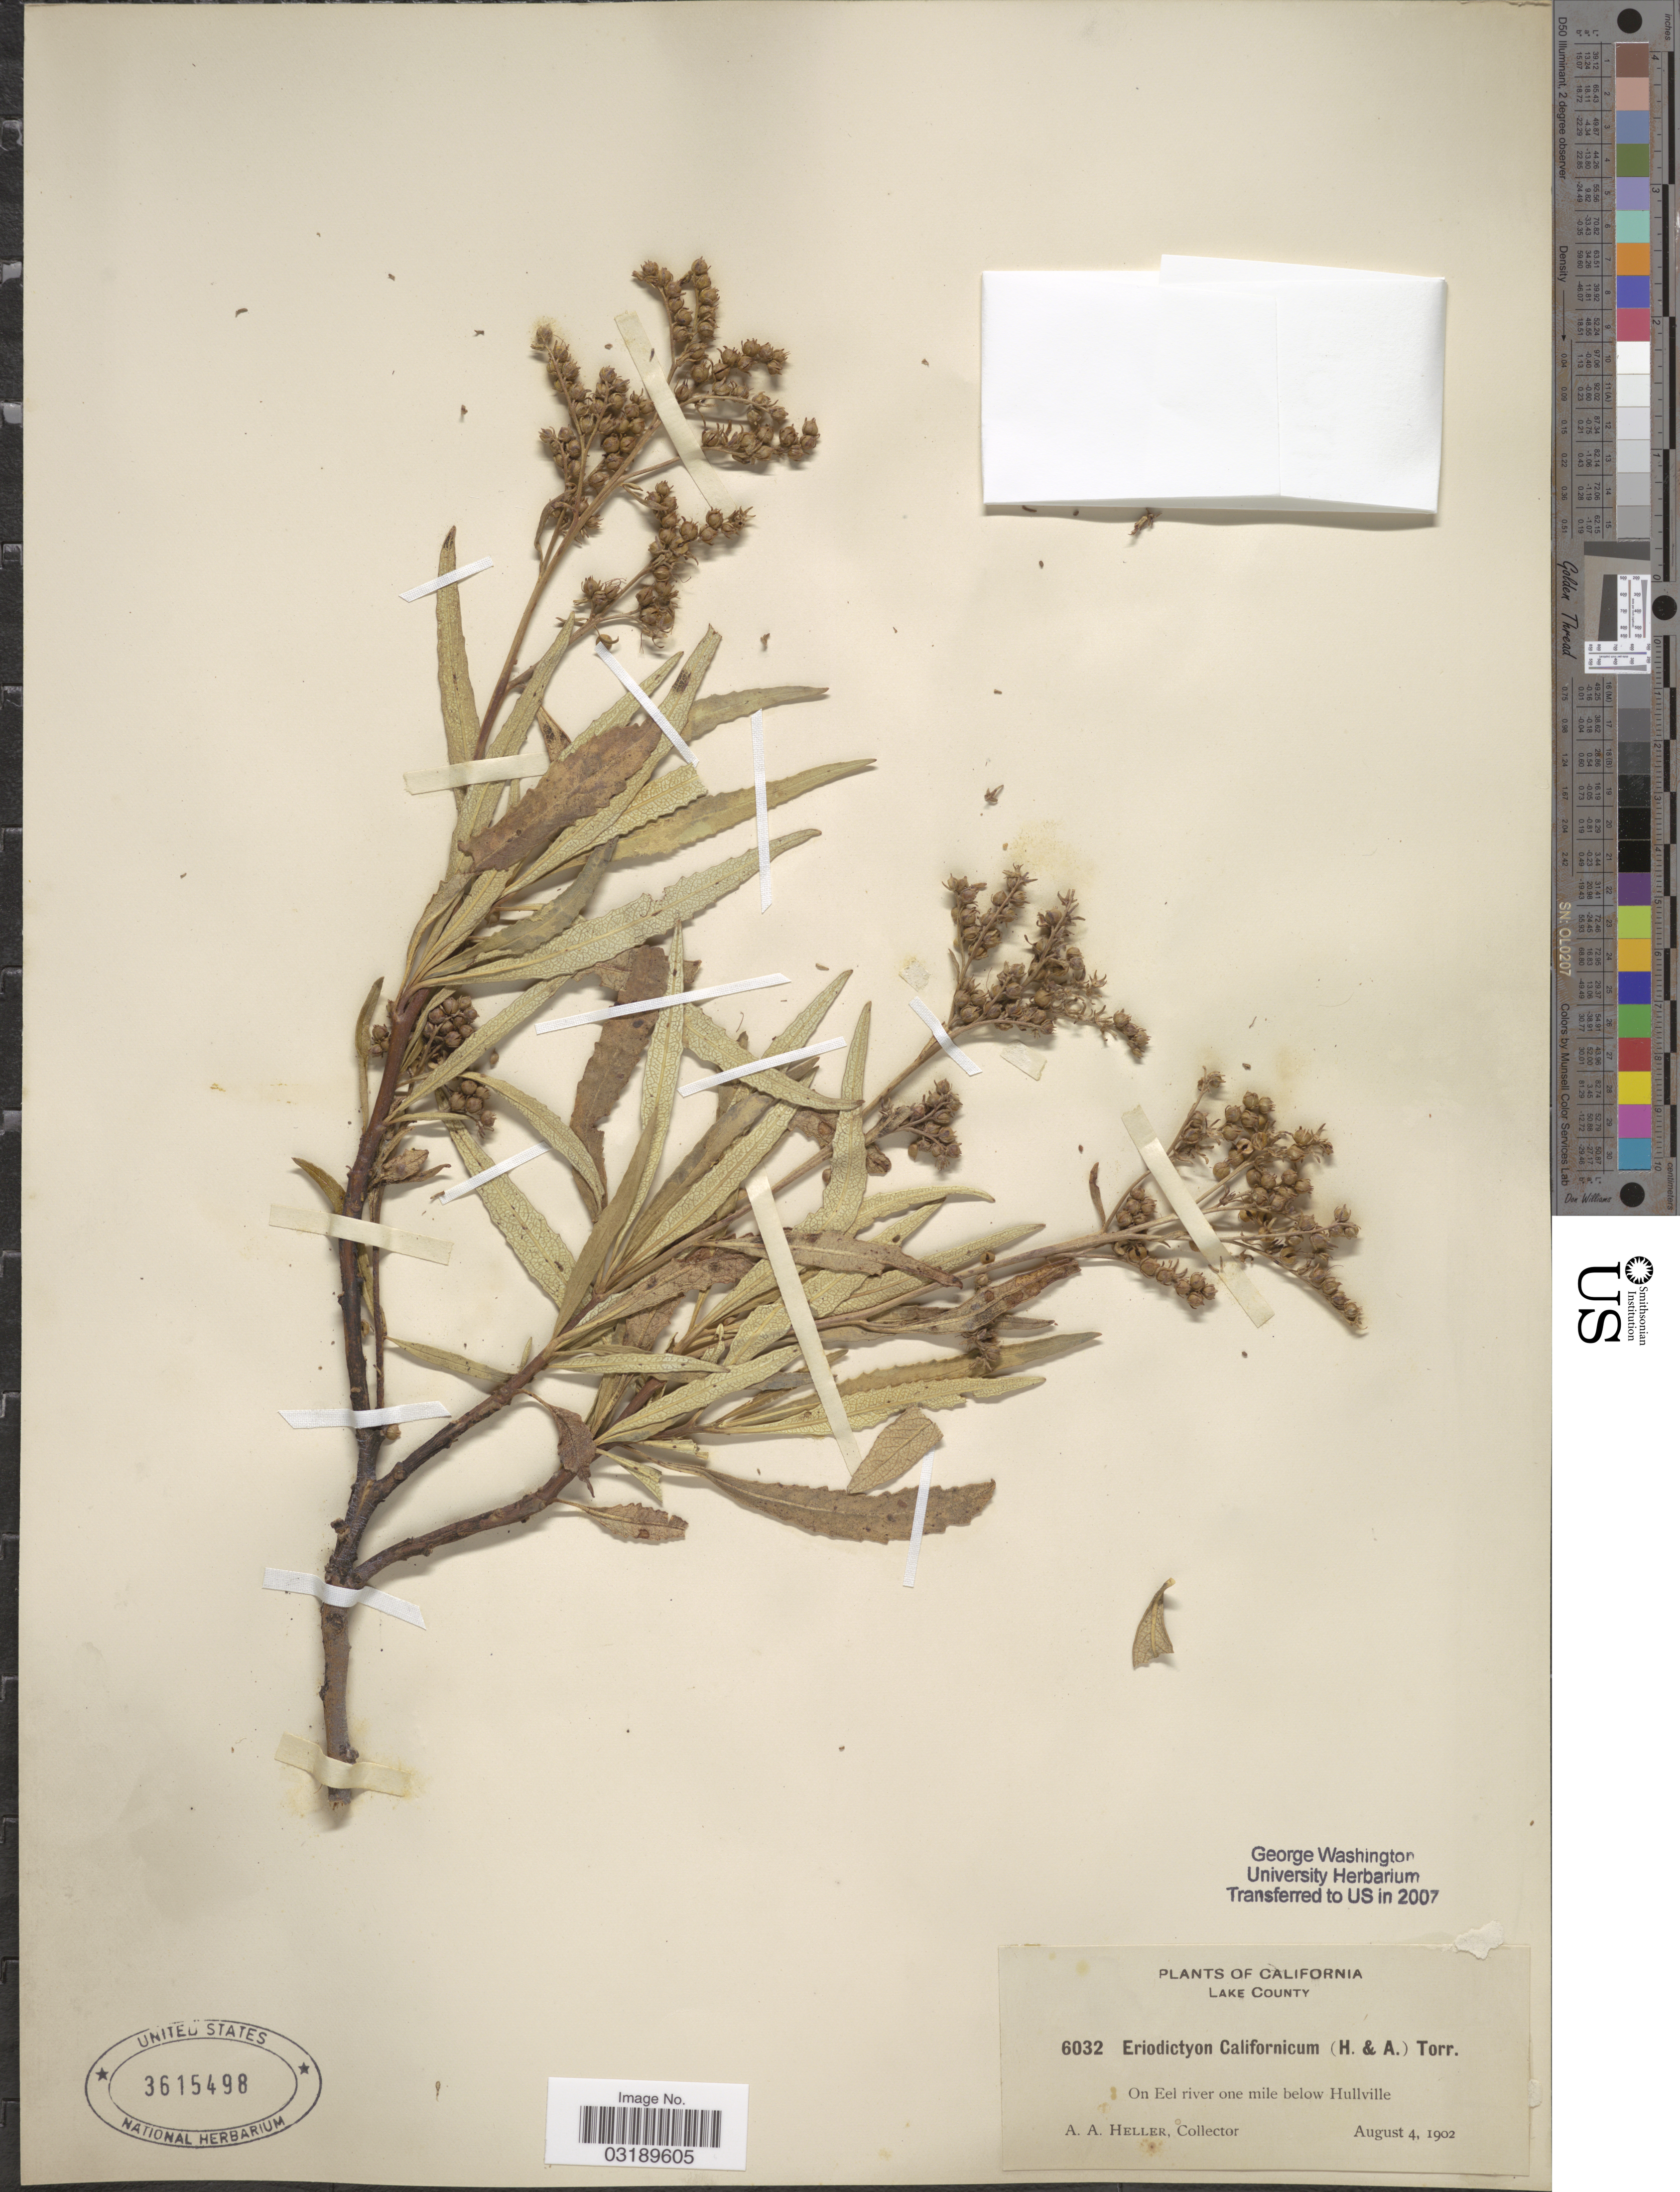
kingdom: Plantae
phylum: Tracheophyta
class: Magnoliopsida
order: Boraginales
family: Namaceae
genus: Eriodictyon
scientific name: Eriodictyon californicum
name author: (Hook. & Arn.) Torr.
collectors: A. A. Heller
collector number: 6032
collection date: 1902-08-04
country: United States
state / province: California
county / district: Lake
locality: Lake County. On Eel river one mile below Hullville.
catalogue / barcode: US 3615498